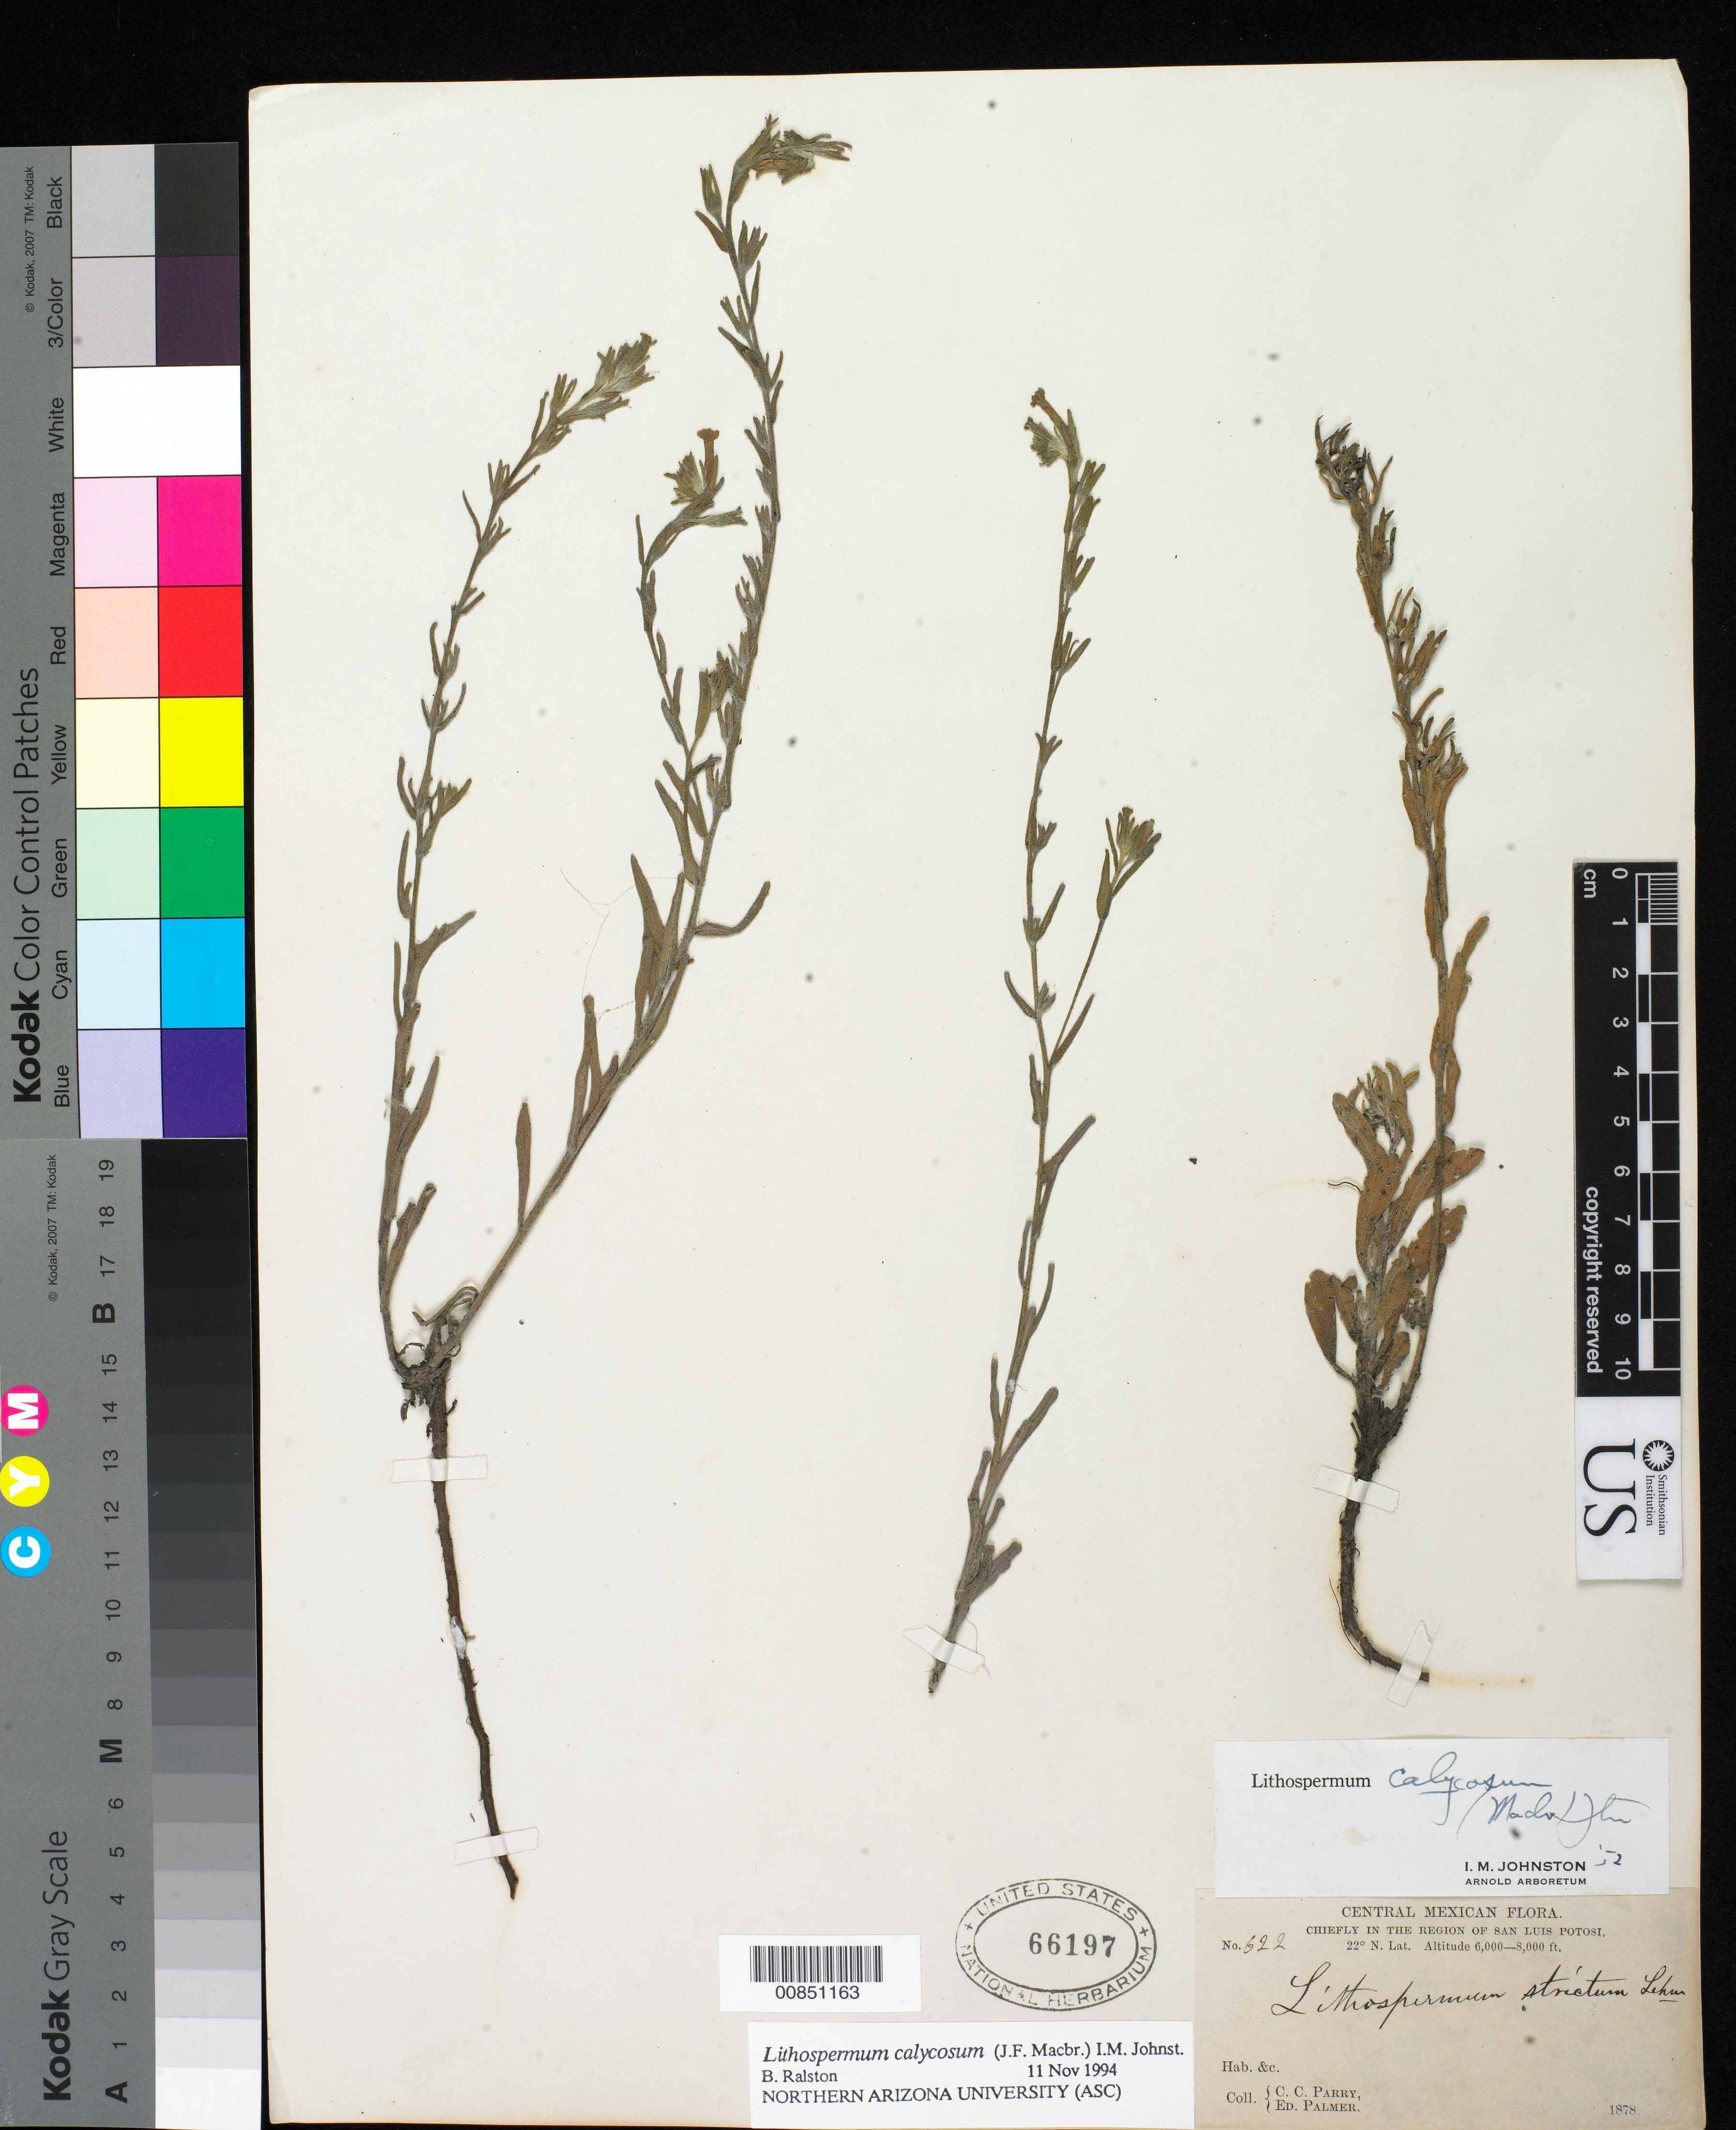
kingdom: Plantae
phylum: Tracheophyta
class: Magnoliopsida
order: Boraginales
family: Boraginaceae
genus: Lithospermum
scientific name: Lithospermum calycosum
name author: (J.F. Macbr.) I.M. Johnst.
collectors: C. C. Parry & E. Palmer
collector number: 622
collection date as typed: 1878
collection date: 1878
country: Mexico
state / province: San Luis Potosí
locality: Chiefly in the region of San Luis Potosí.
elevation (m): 1829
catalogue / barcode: US 66197